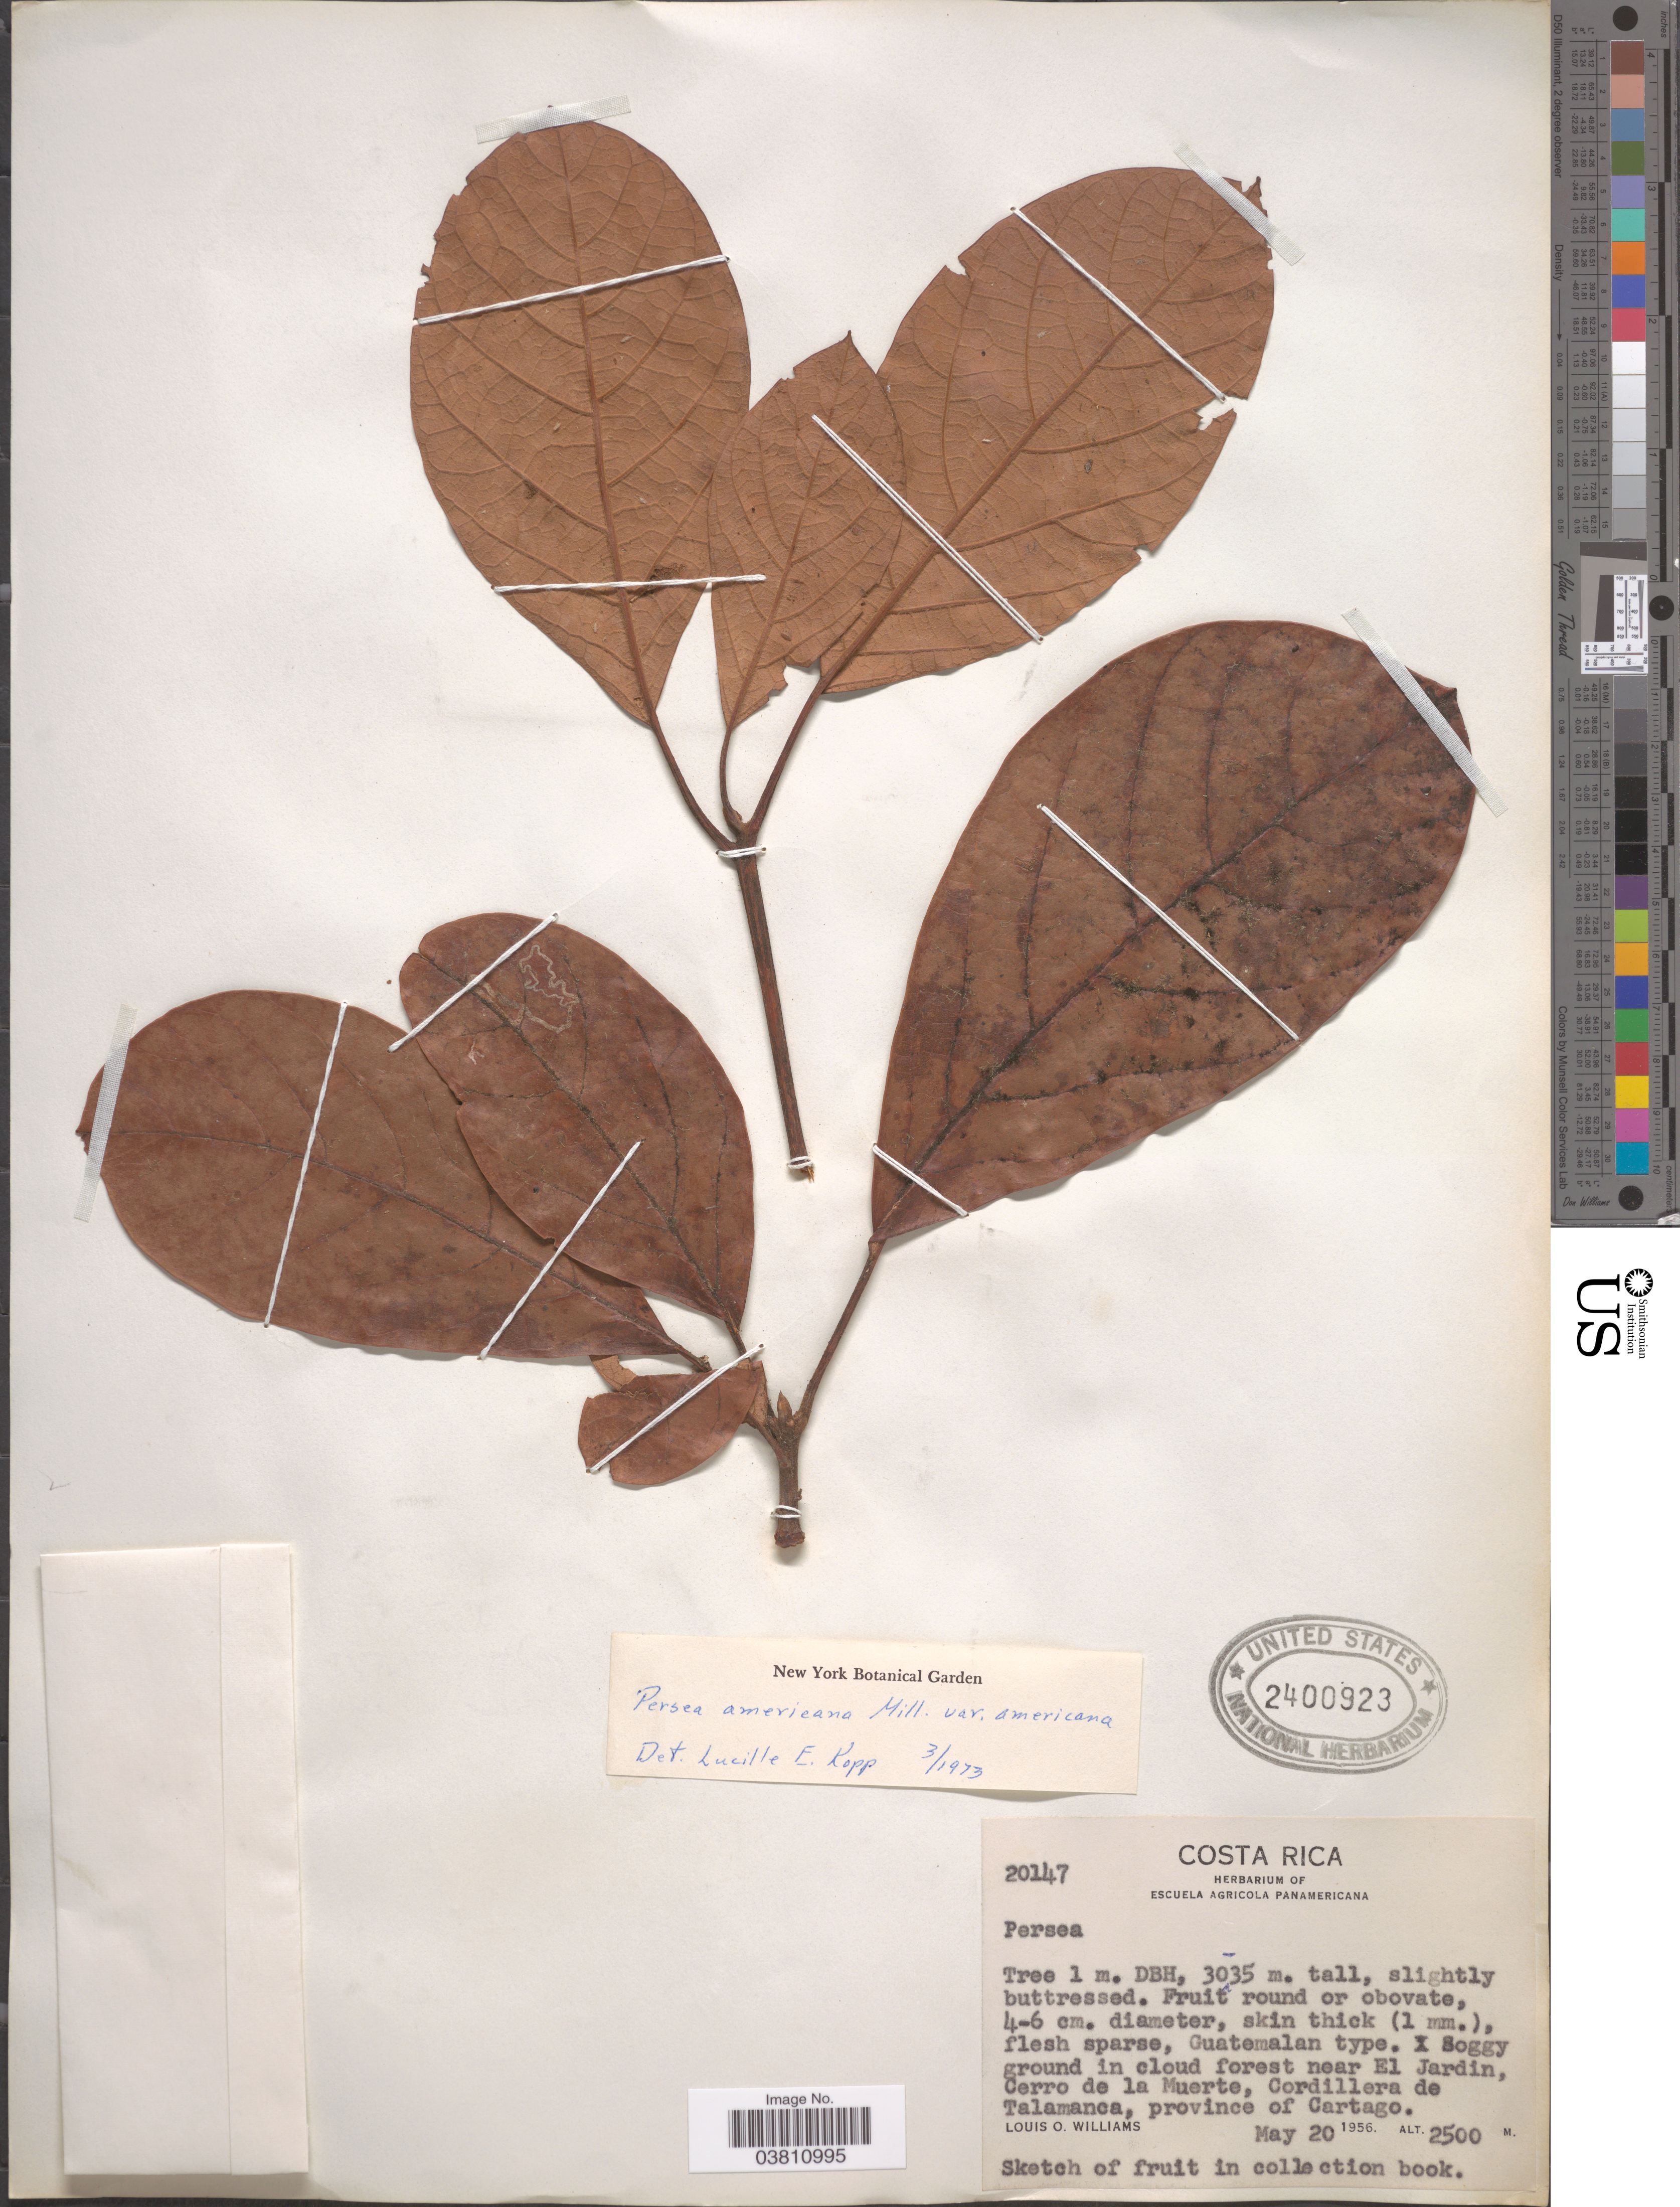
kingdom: Plantae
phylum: Tracheophyta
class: Magnoliopsida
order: Laurales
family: Lauraceae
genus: Persea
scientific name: Persea americana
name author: Mill.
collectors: L. O. Williams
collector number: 20147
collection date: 1956-05-20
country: Costa Rica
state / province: Cartago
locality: Near El Jardin, cerro de la Muerte, Cordillera de Talamanca.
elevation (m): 2500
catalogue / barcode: US 2400923